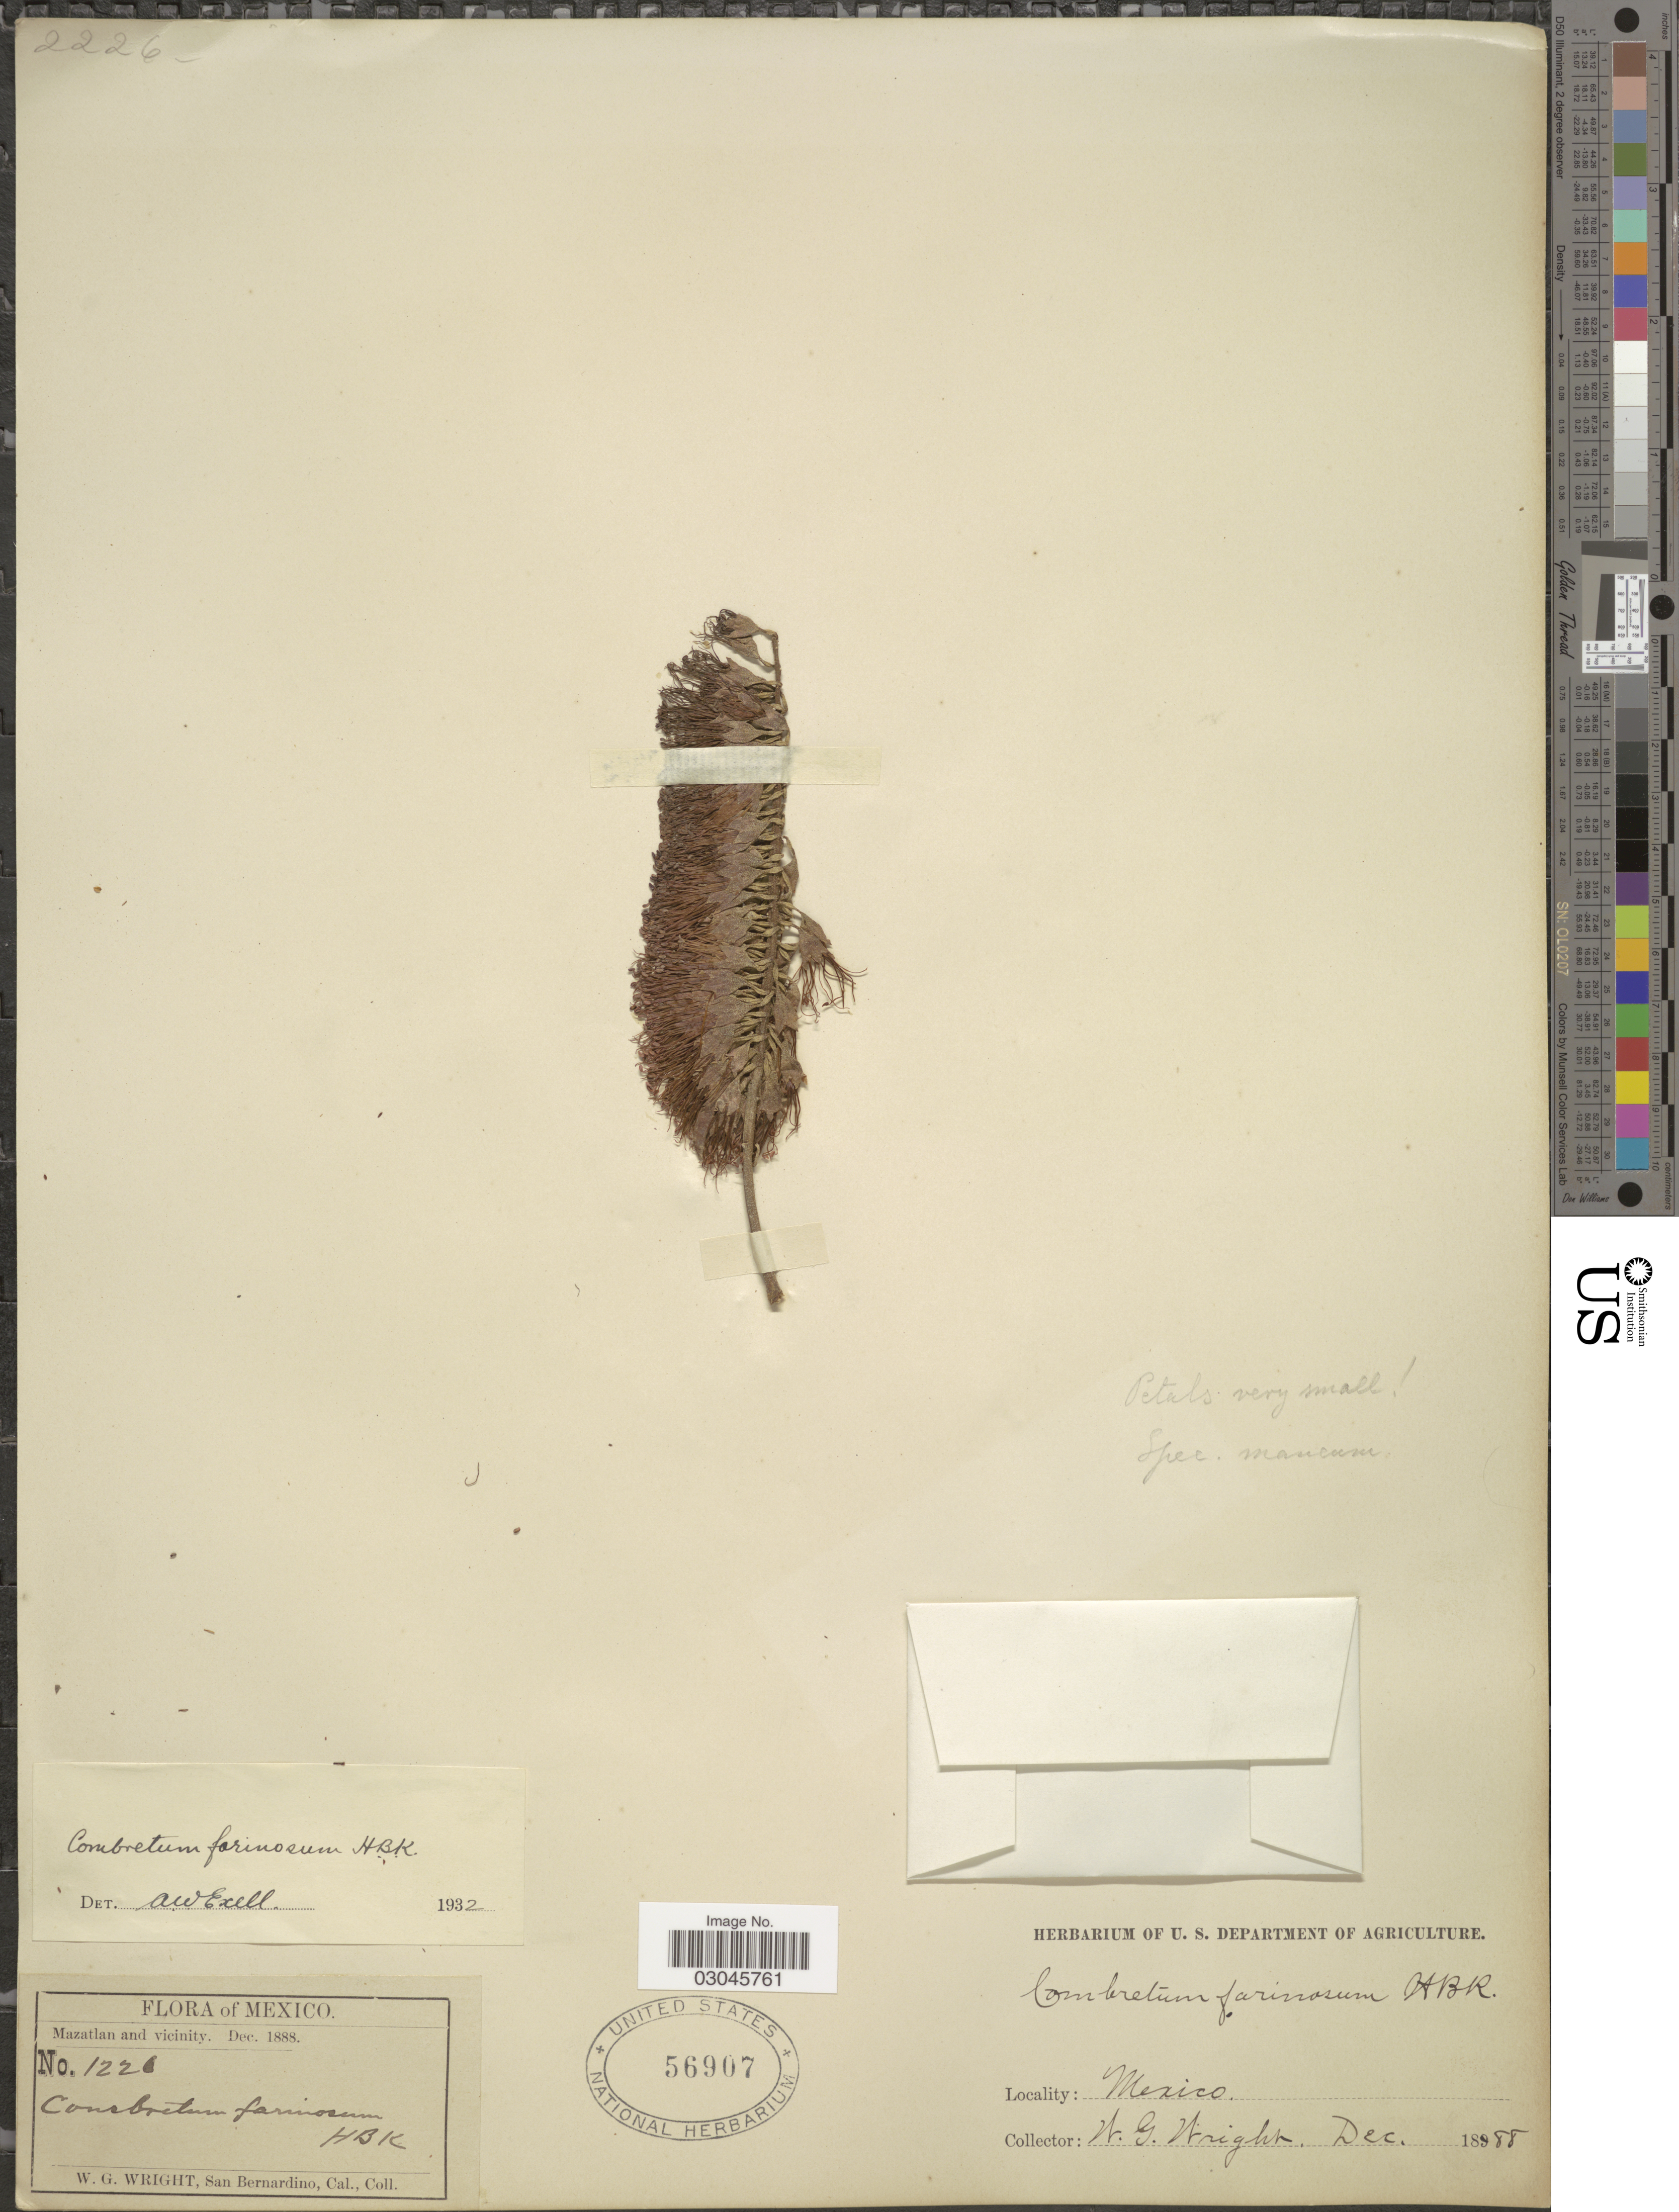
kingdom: Plantae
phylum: Tracheophyta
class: Magnoliopsida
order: Myrtales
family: Combretaceae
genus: Combretum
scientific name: Combretum fruticosum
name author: (Loefl.) Stuntz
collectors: W. G. Wright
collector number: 1226*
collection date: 1888-12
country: Mexico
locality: Mazatlan and vicinity.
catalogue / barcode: US 56907